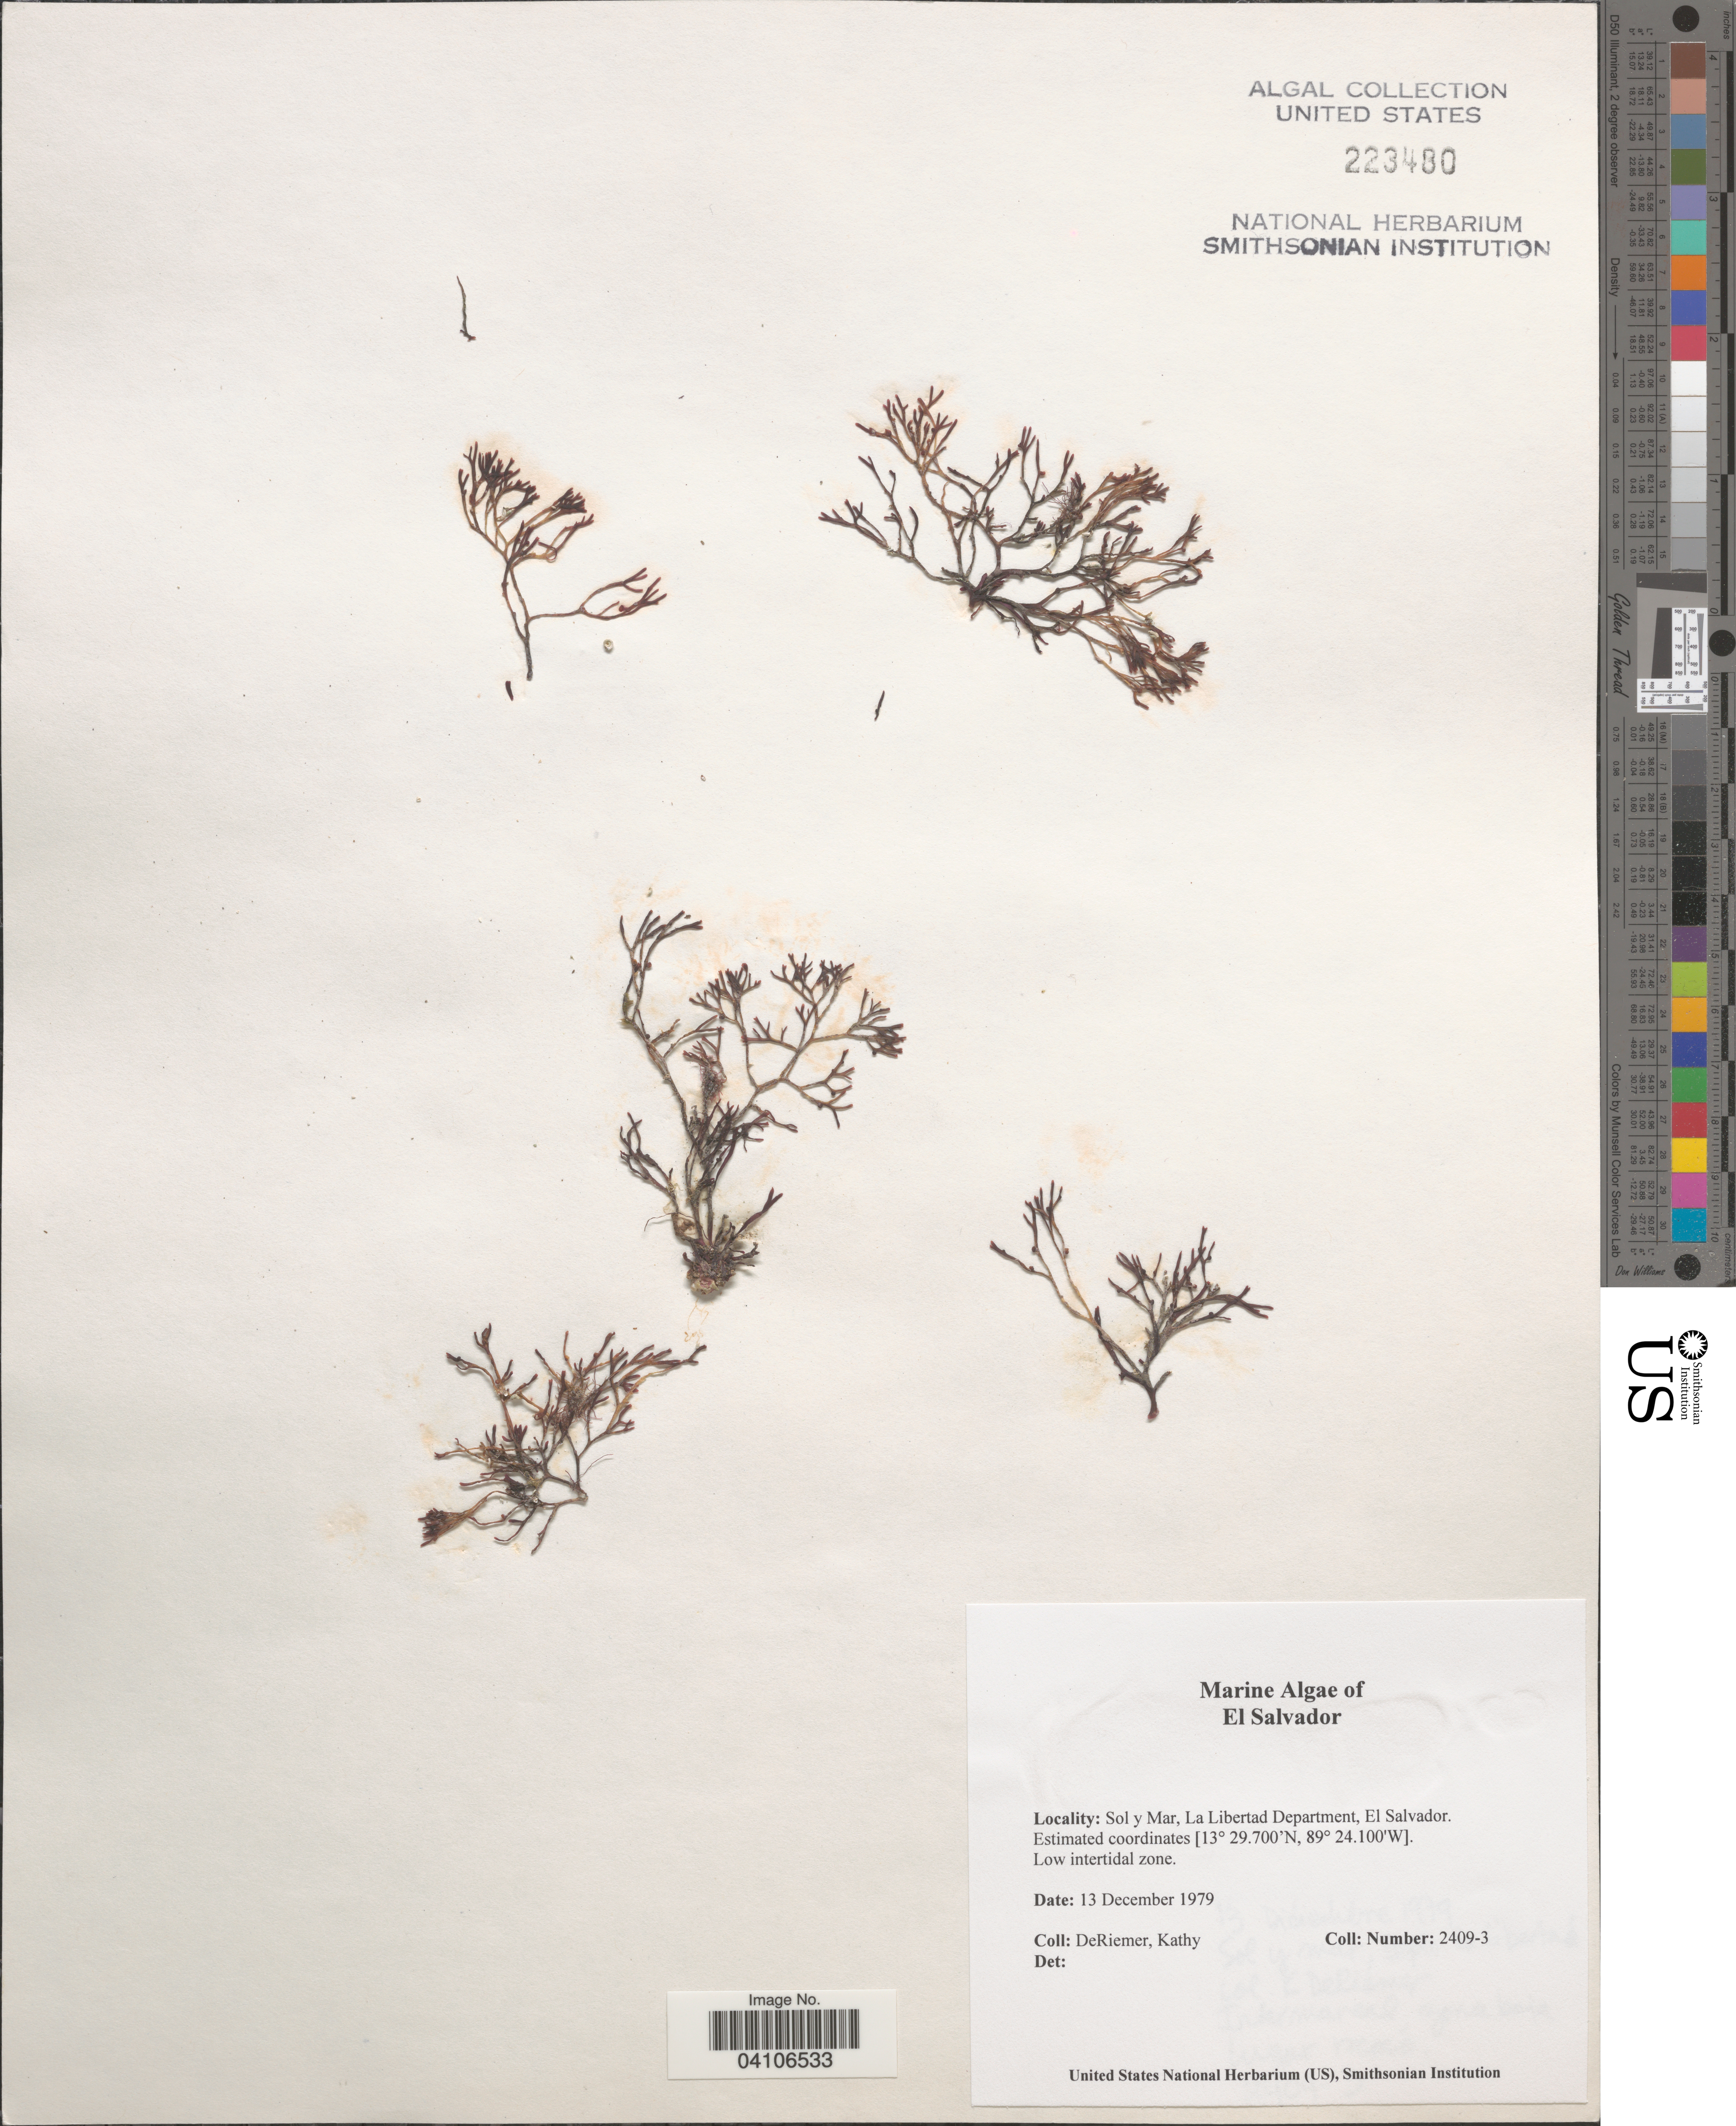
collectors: K. DeRiemer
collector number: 2409-3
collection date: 1979-12-13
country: El Salvador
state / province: La Libertad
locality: Sol y Mar, La Libertad Department.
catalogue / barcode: US 223480